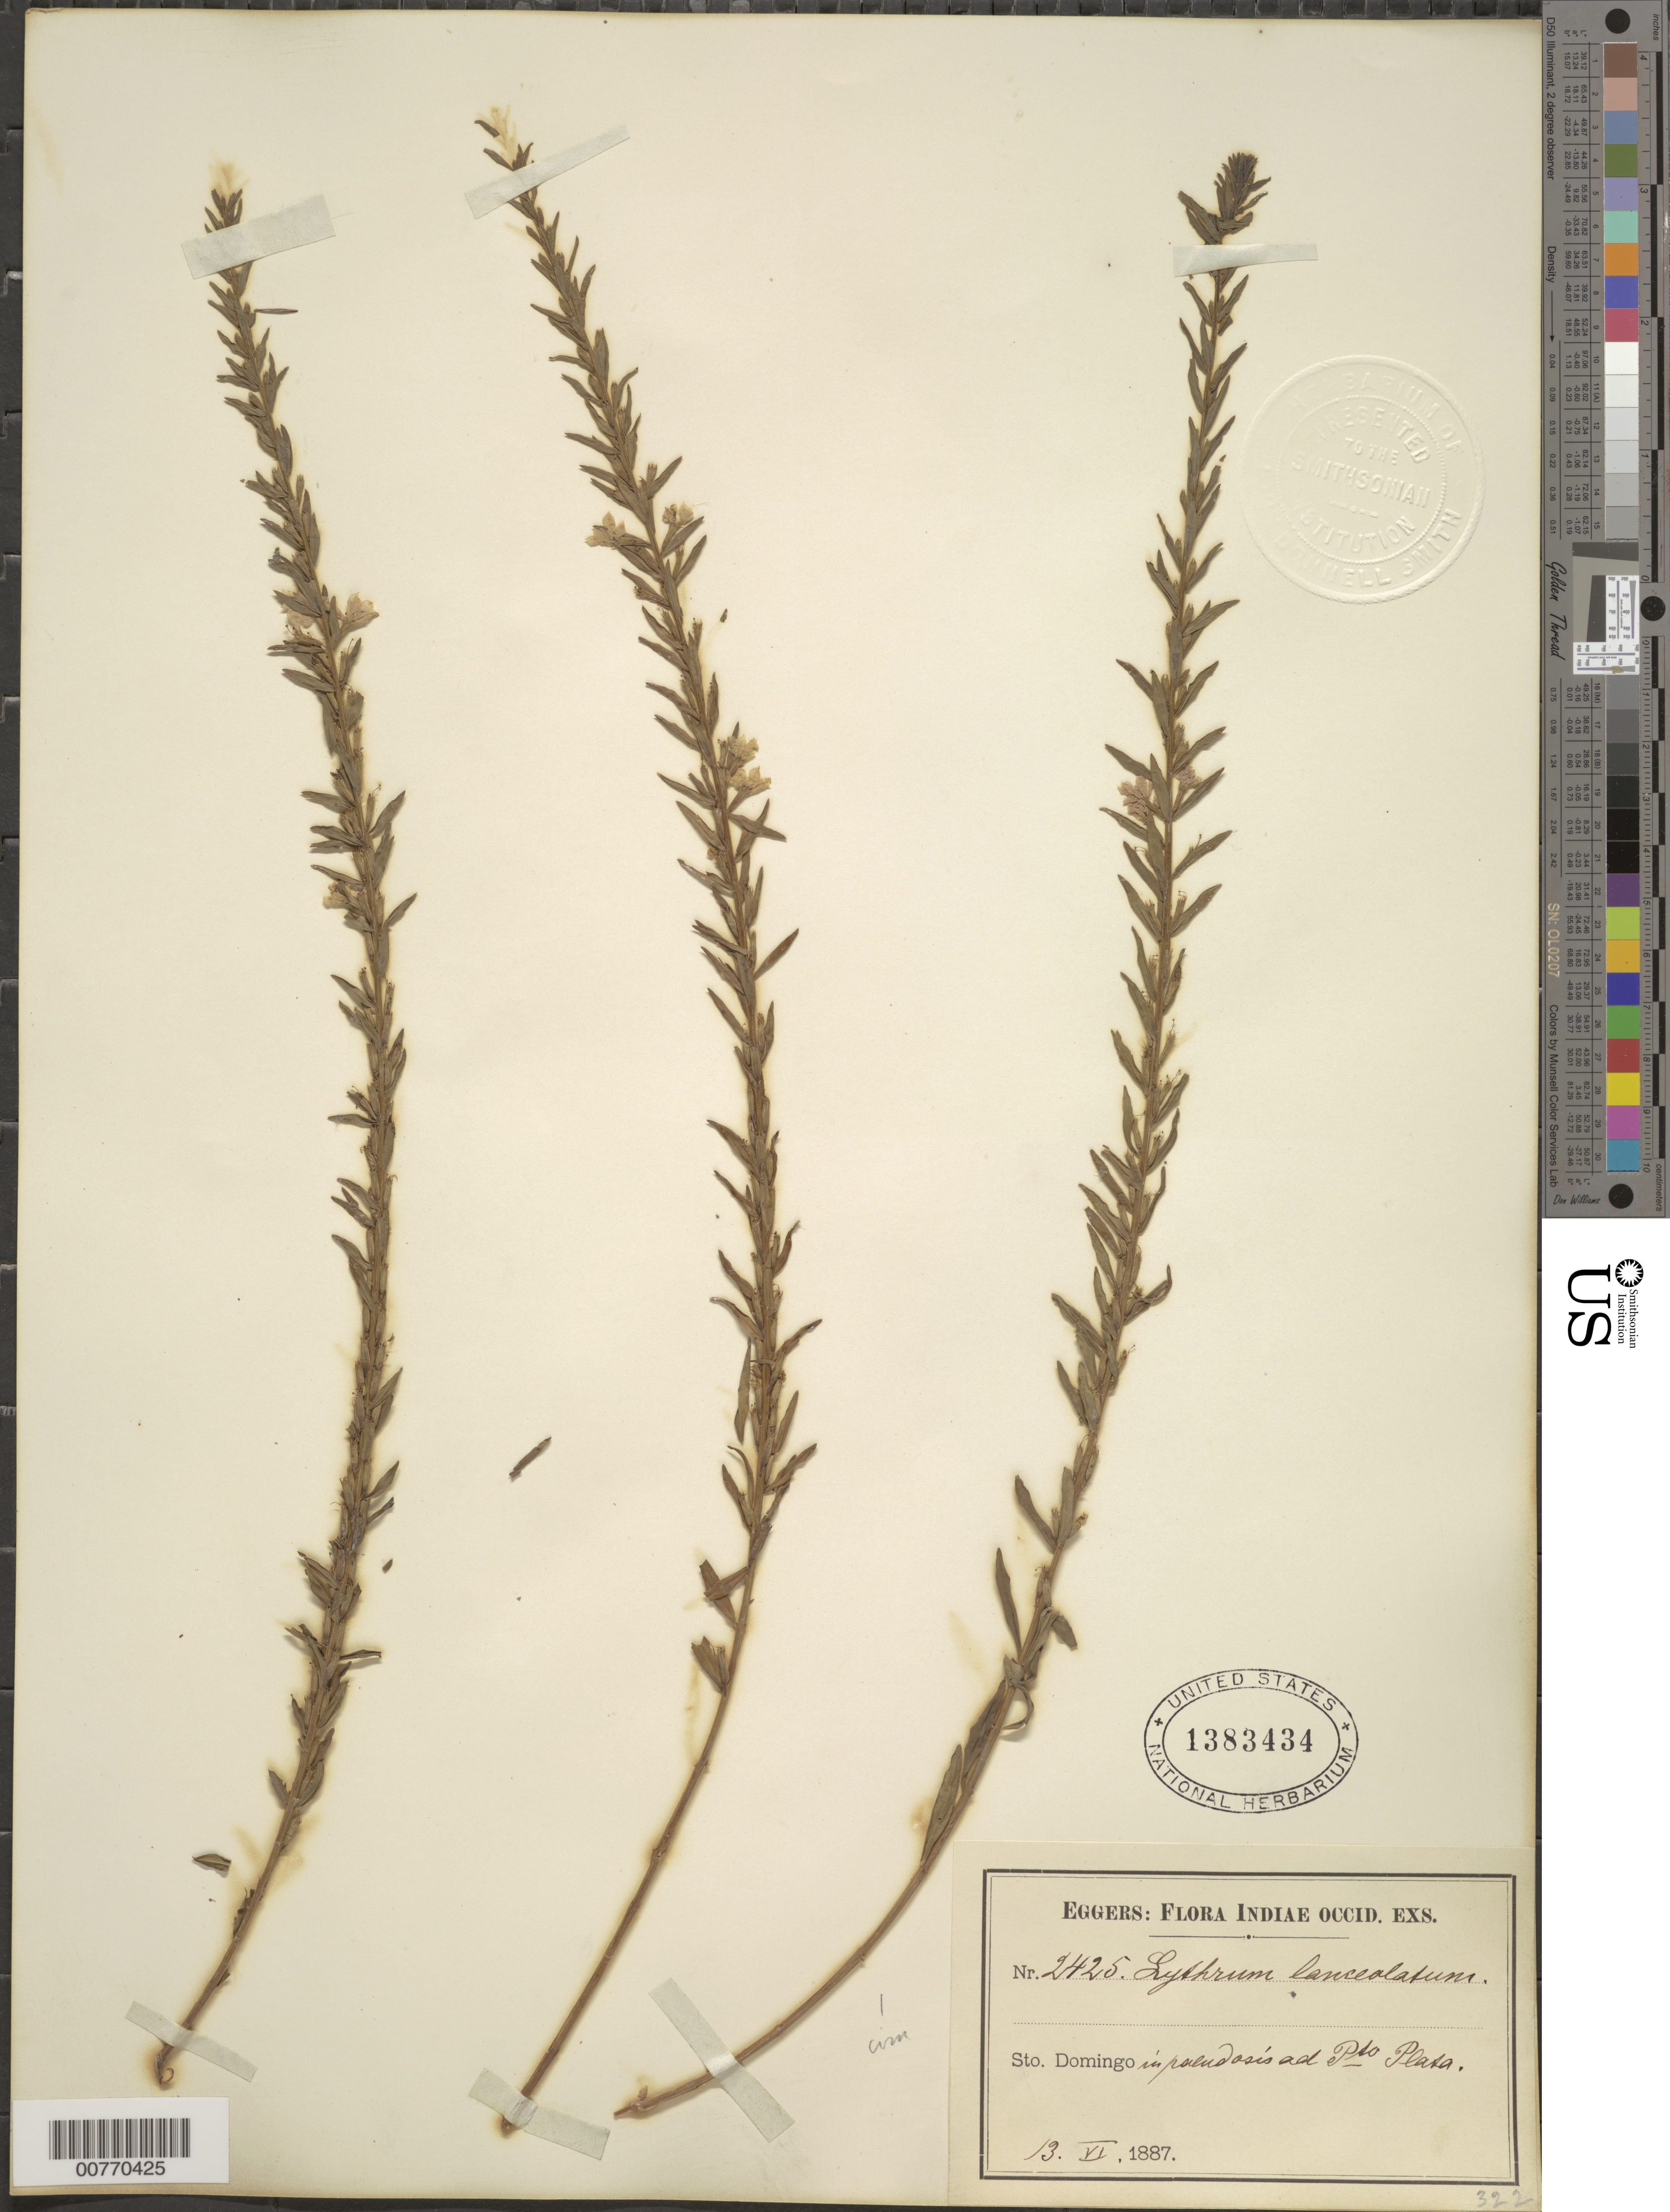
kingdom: Plantae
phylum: Tracheophyta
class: Magnoliopsida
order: Myrtales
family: Lythraceae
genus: Lythrum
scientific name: Lythrum lanceolatum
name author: Elliott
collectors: H. F. A. von Eggers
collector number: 2425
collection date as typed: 13 Jun 1887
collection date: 1887-06-13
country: Dominican Republic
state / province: Puerto Plata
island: Hispaniola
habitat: "in paludosis".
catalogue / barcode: US 1383434